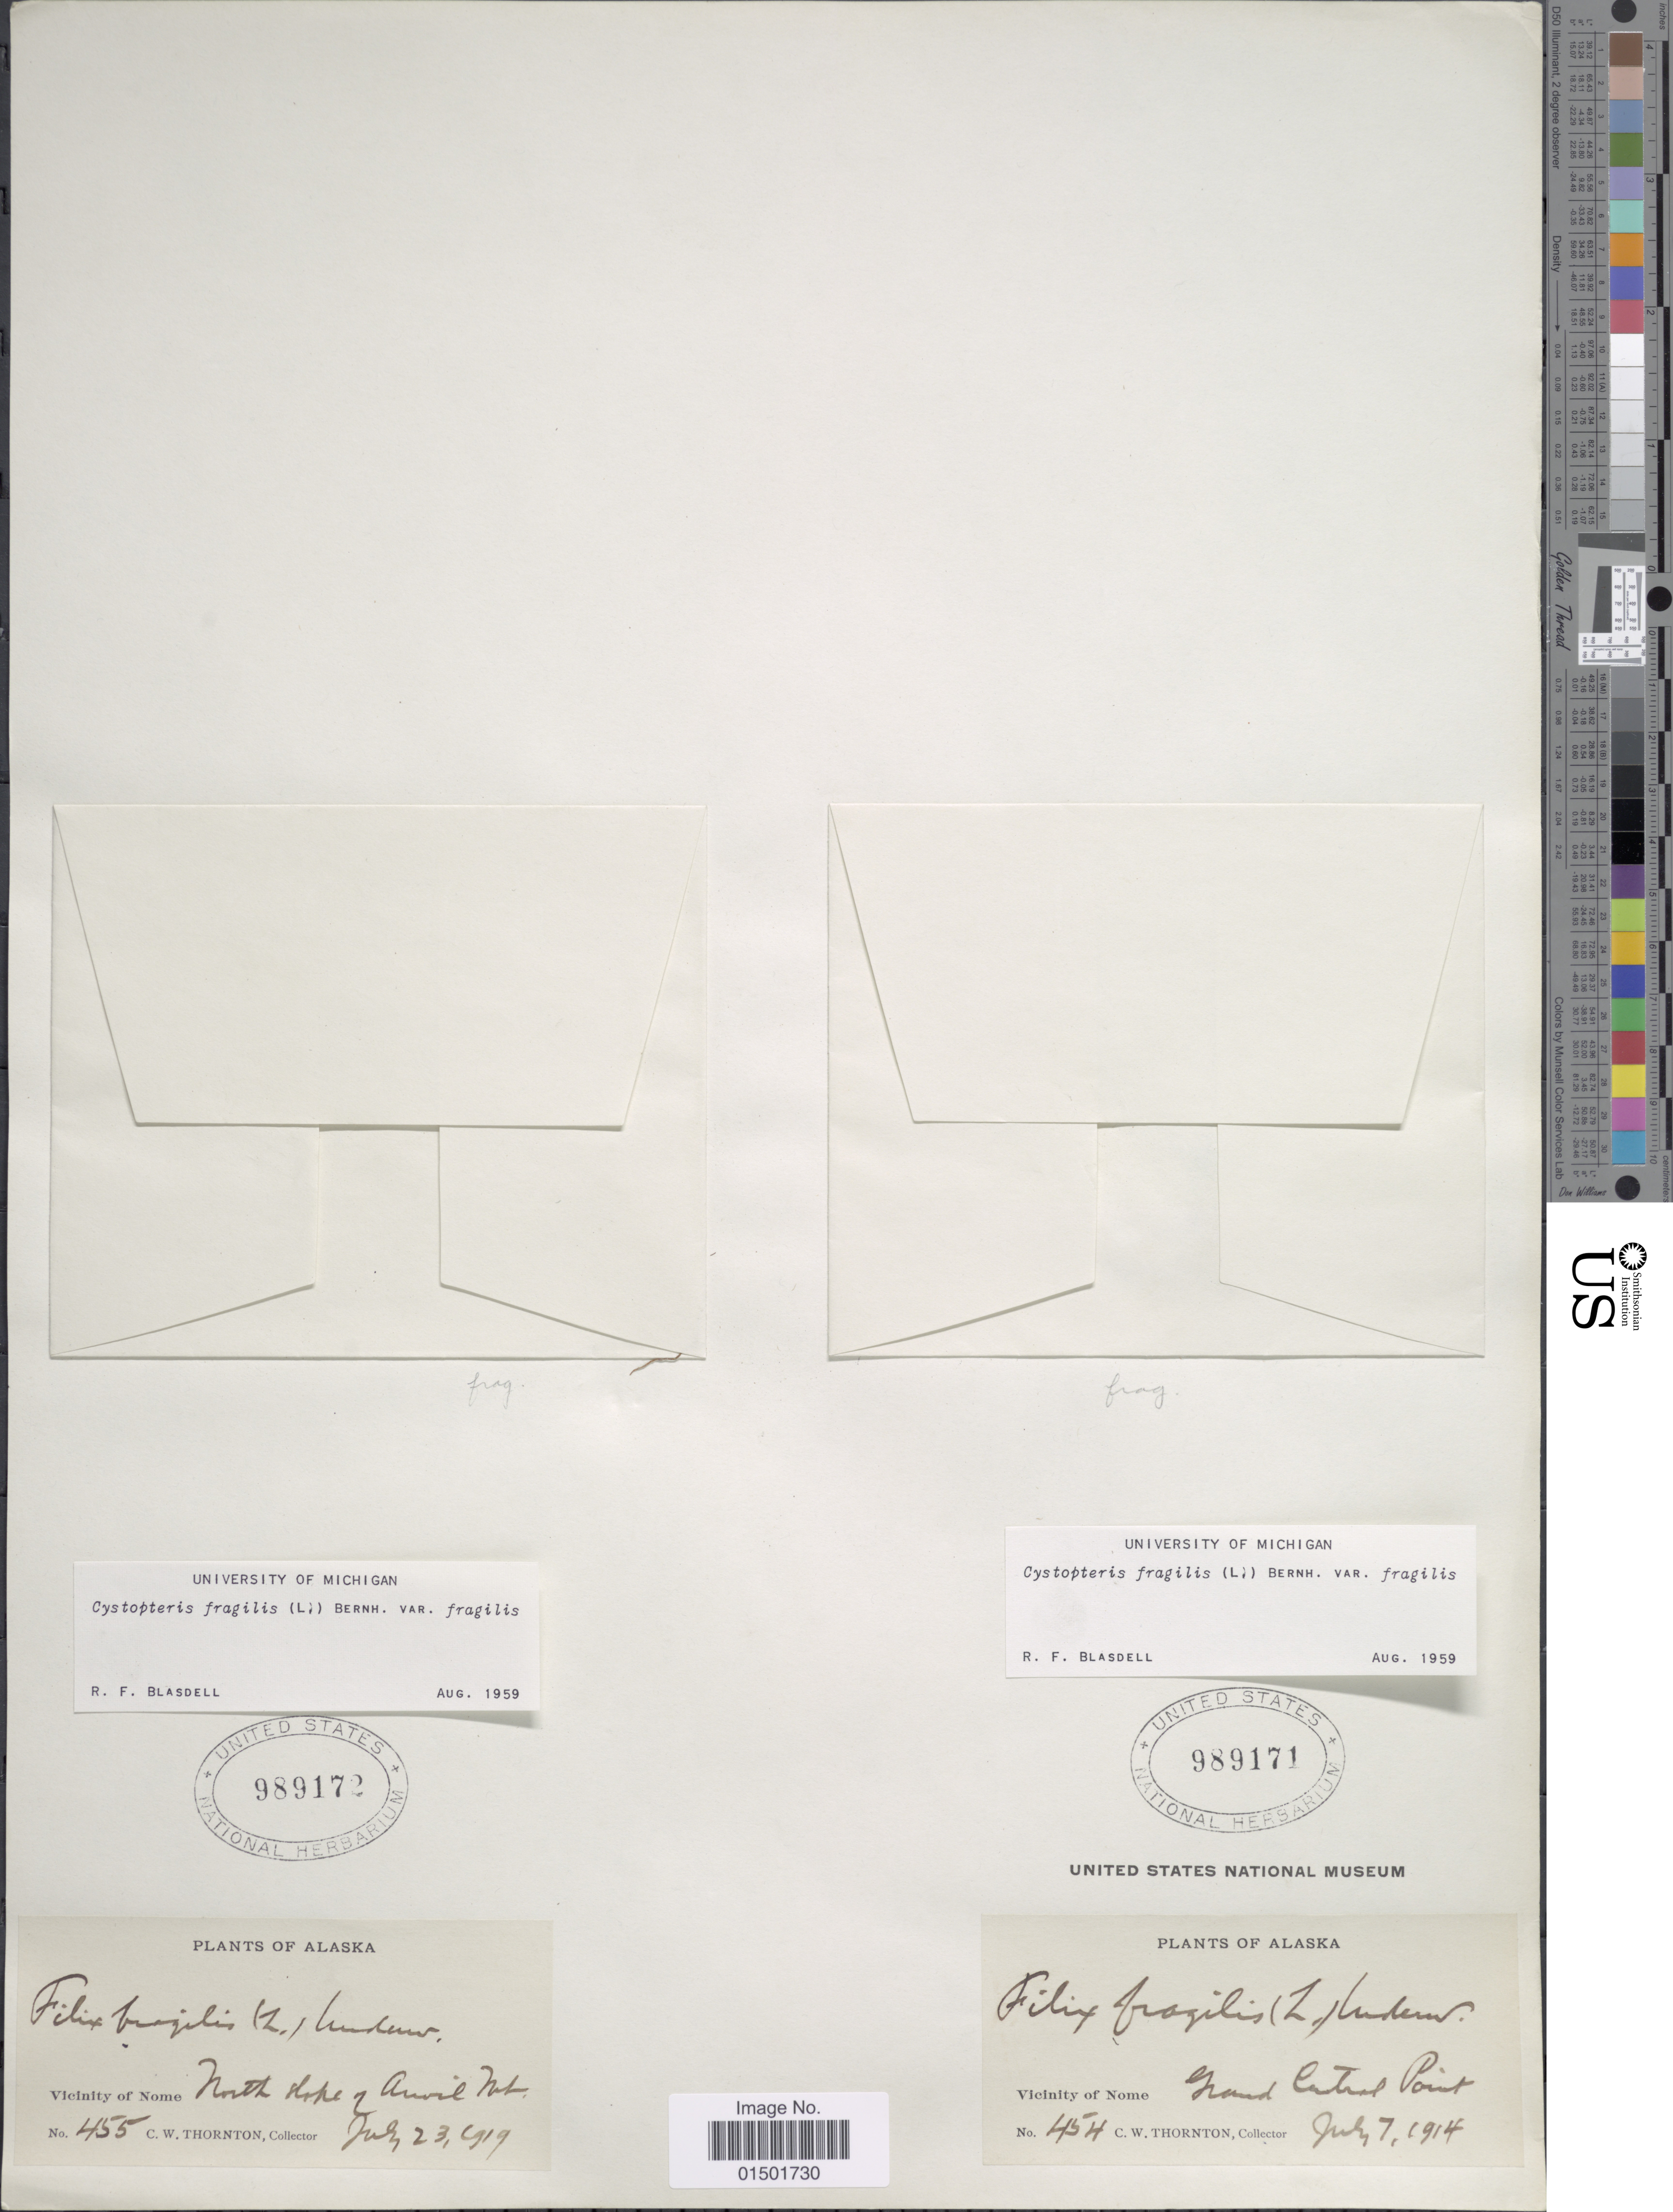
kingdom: Plantae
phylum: Tracheophyta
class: Polypodiopsida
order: Polypodiales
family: Cystopteridaceae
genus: Cystopteris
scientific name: Cystopteris fragilis var. fragilis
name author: (L.) Bernh.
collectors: C. Thornton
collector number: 455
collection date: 1919-07-23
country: United States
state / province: Alaska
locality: Vicinity of Nome. North slope of Anvil Mt.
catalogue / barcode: US 989172-2